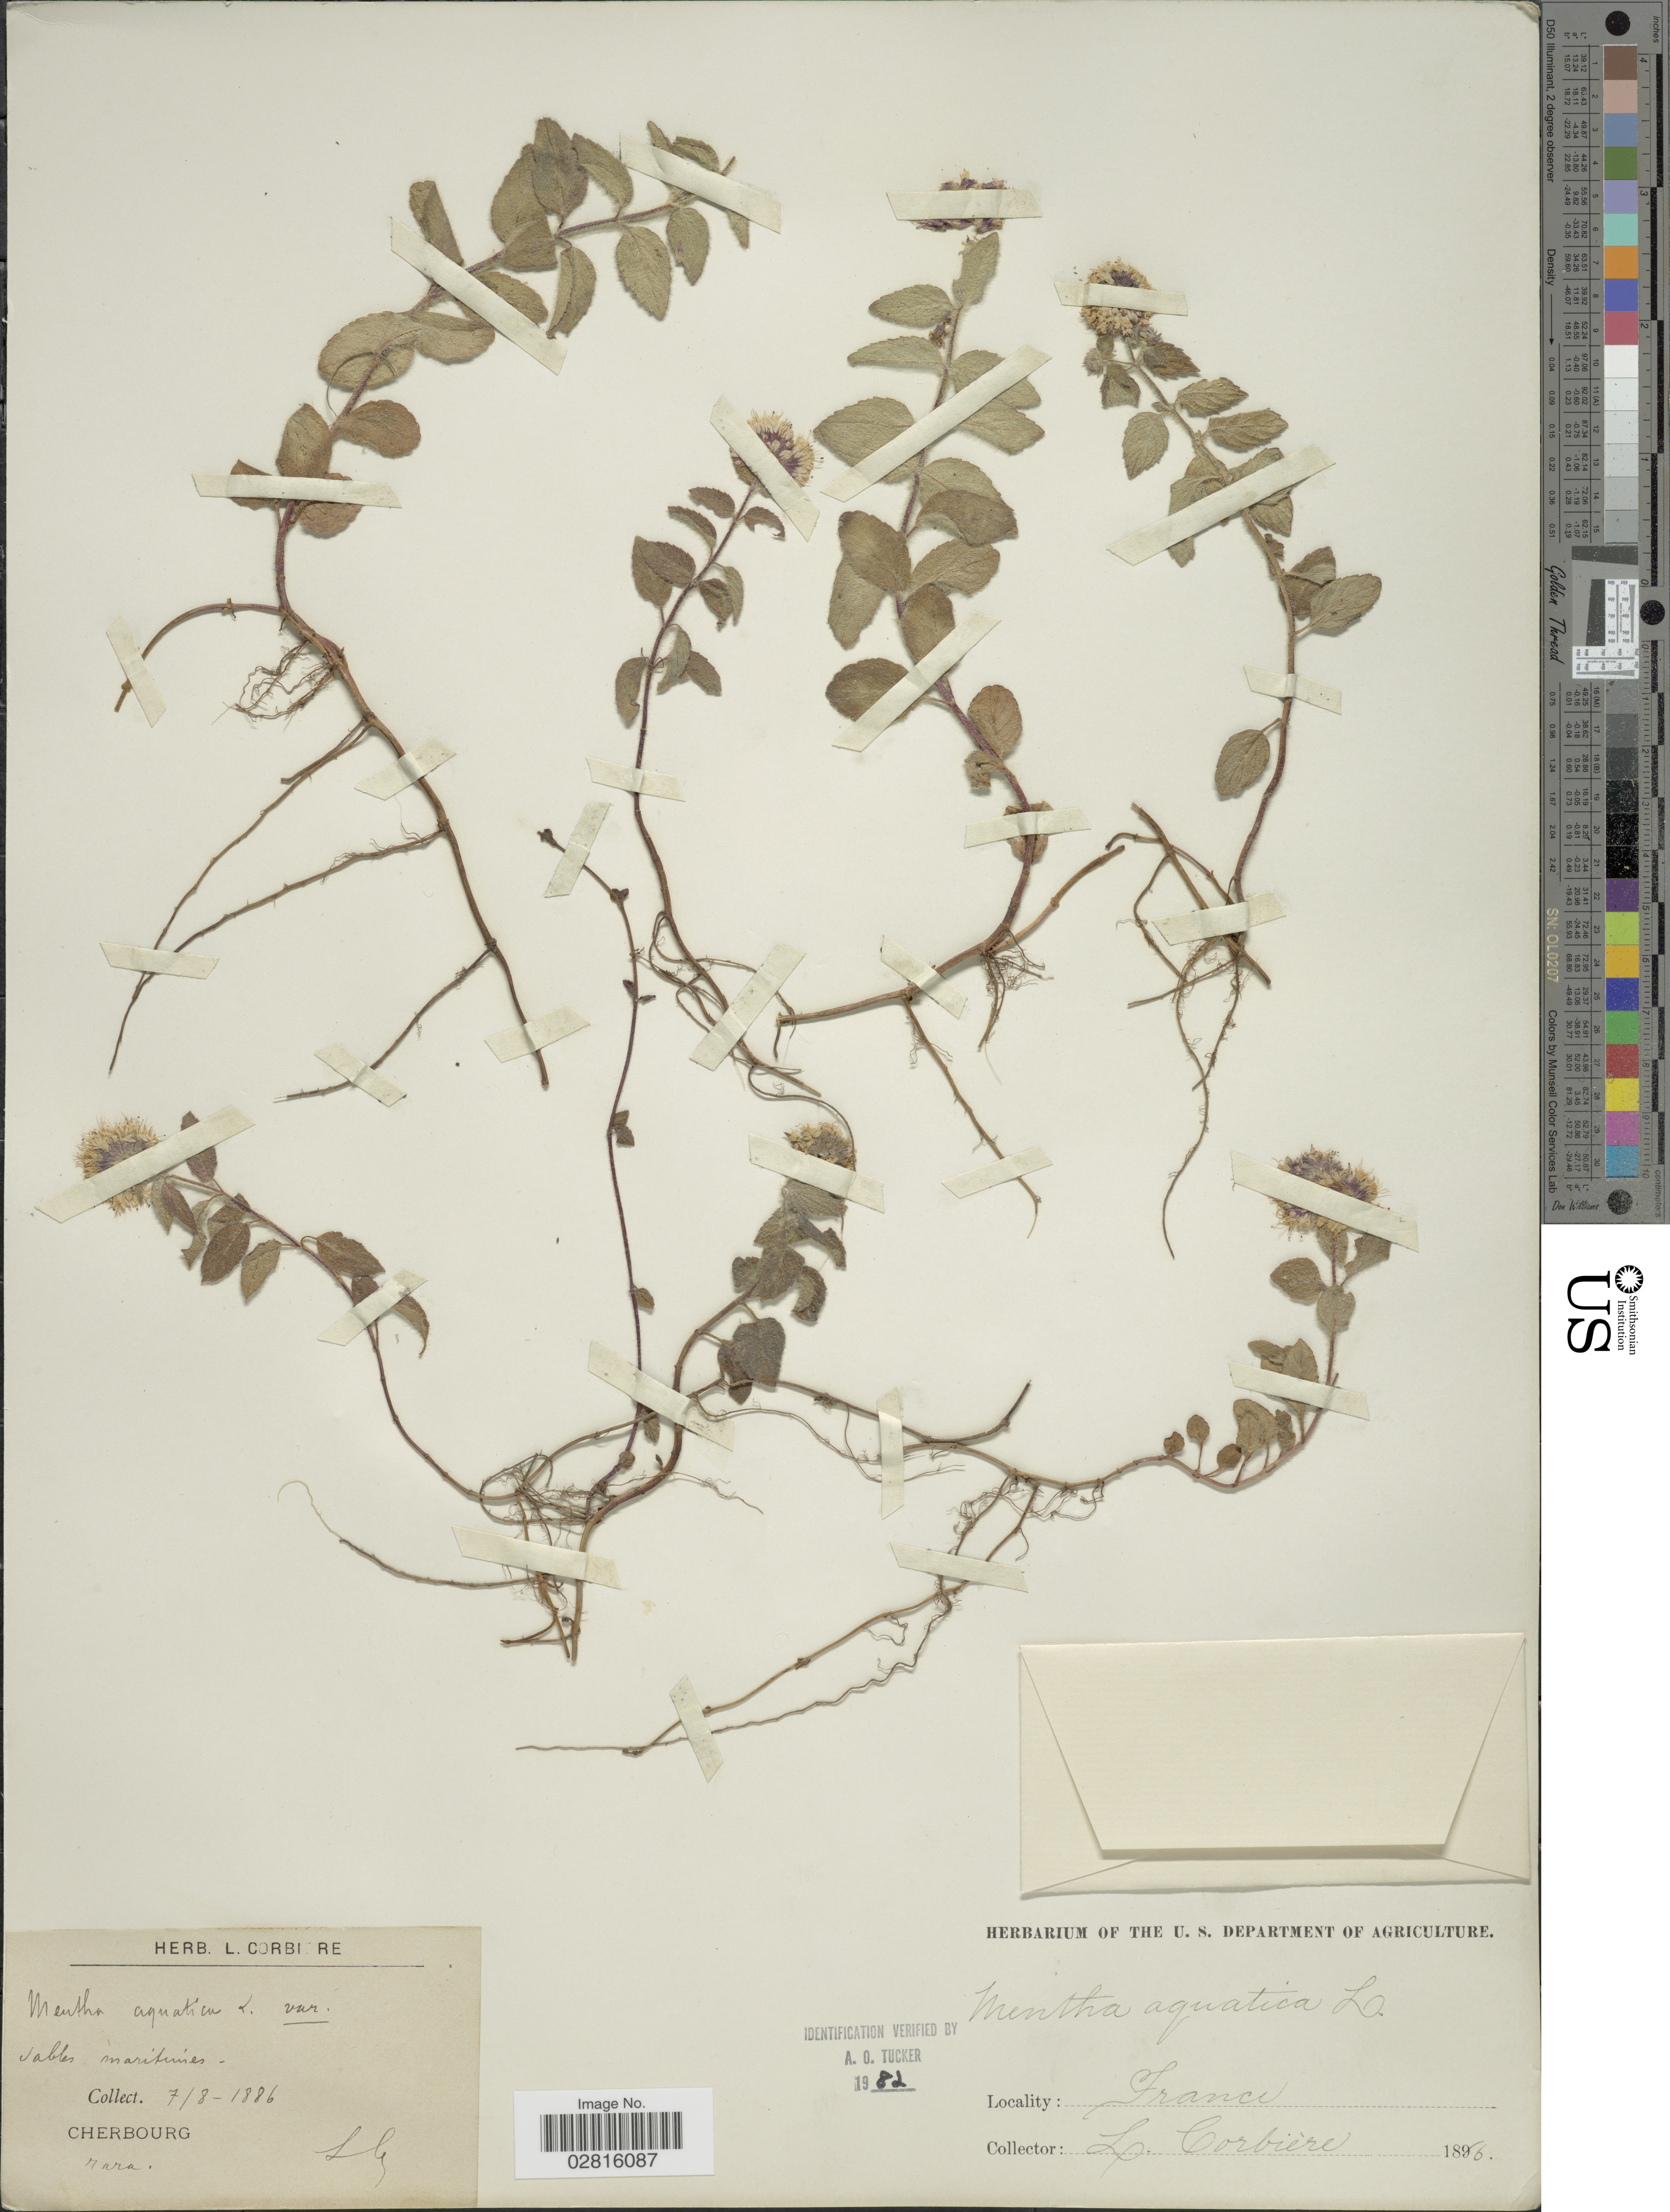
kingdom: Plantae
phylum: Tracheophyta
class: Magnoliopsida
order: Lamiales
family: Lamiaceae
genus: Mentha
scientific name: Mentha aquatica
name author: L.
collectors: L. Corbière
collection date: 1886-08-07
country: France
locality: Cherbourg.